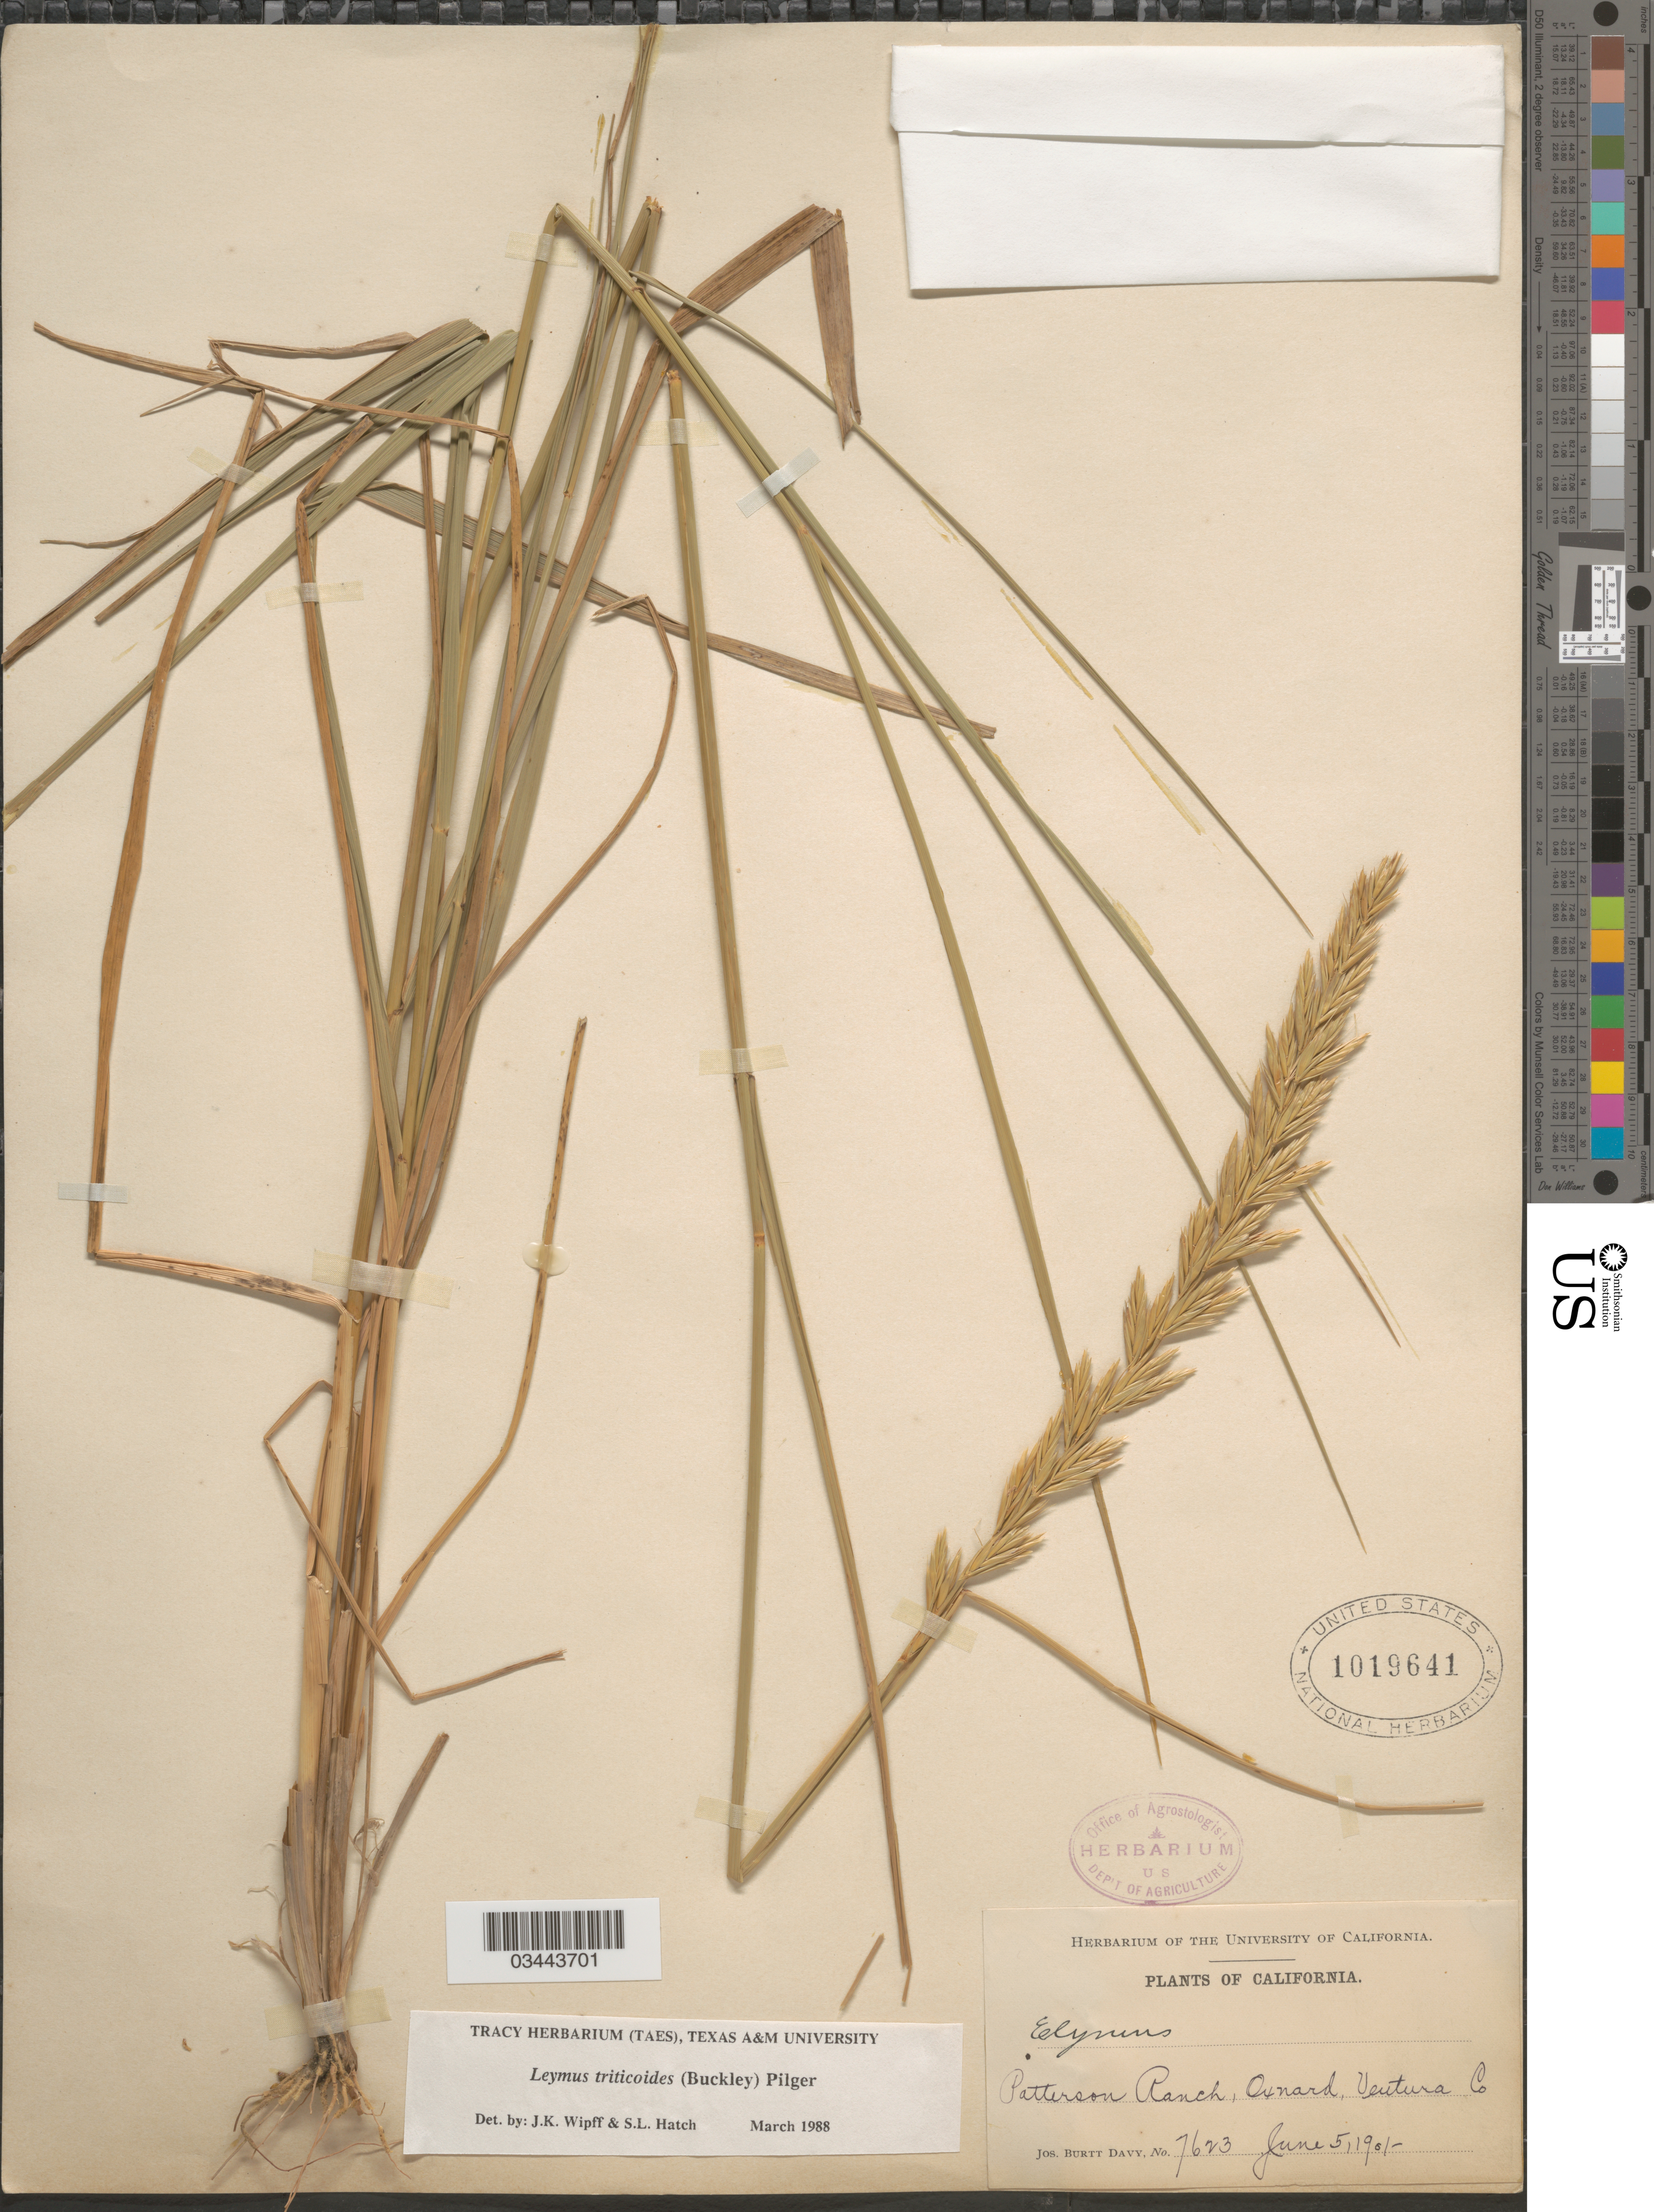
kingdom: Plantae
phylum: Tracheophyta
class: Liliopsida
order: Poales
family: Poaceae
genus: Leymus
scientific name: Leymus triticoides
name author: (Buckley) Pilg.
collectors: J. Burtt Davy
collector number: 7623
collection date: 1901-06-05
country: United States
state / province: California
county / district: Ventura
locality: Patterson Ranch, Oxnard, Ventura Co.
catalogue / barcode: US 1019641